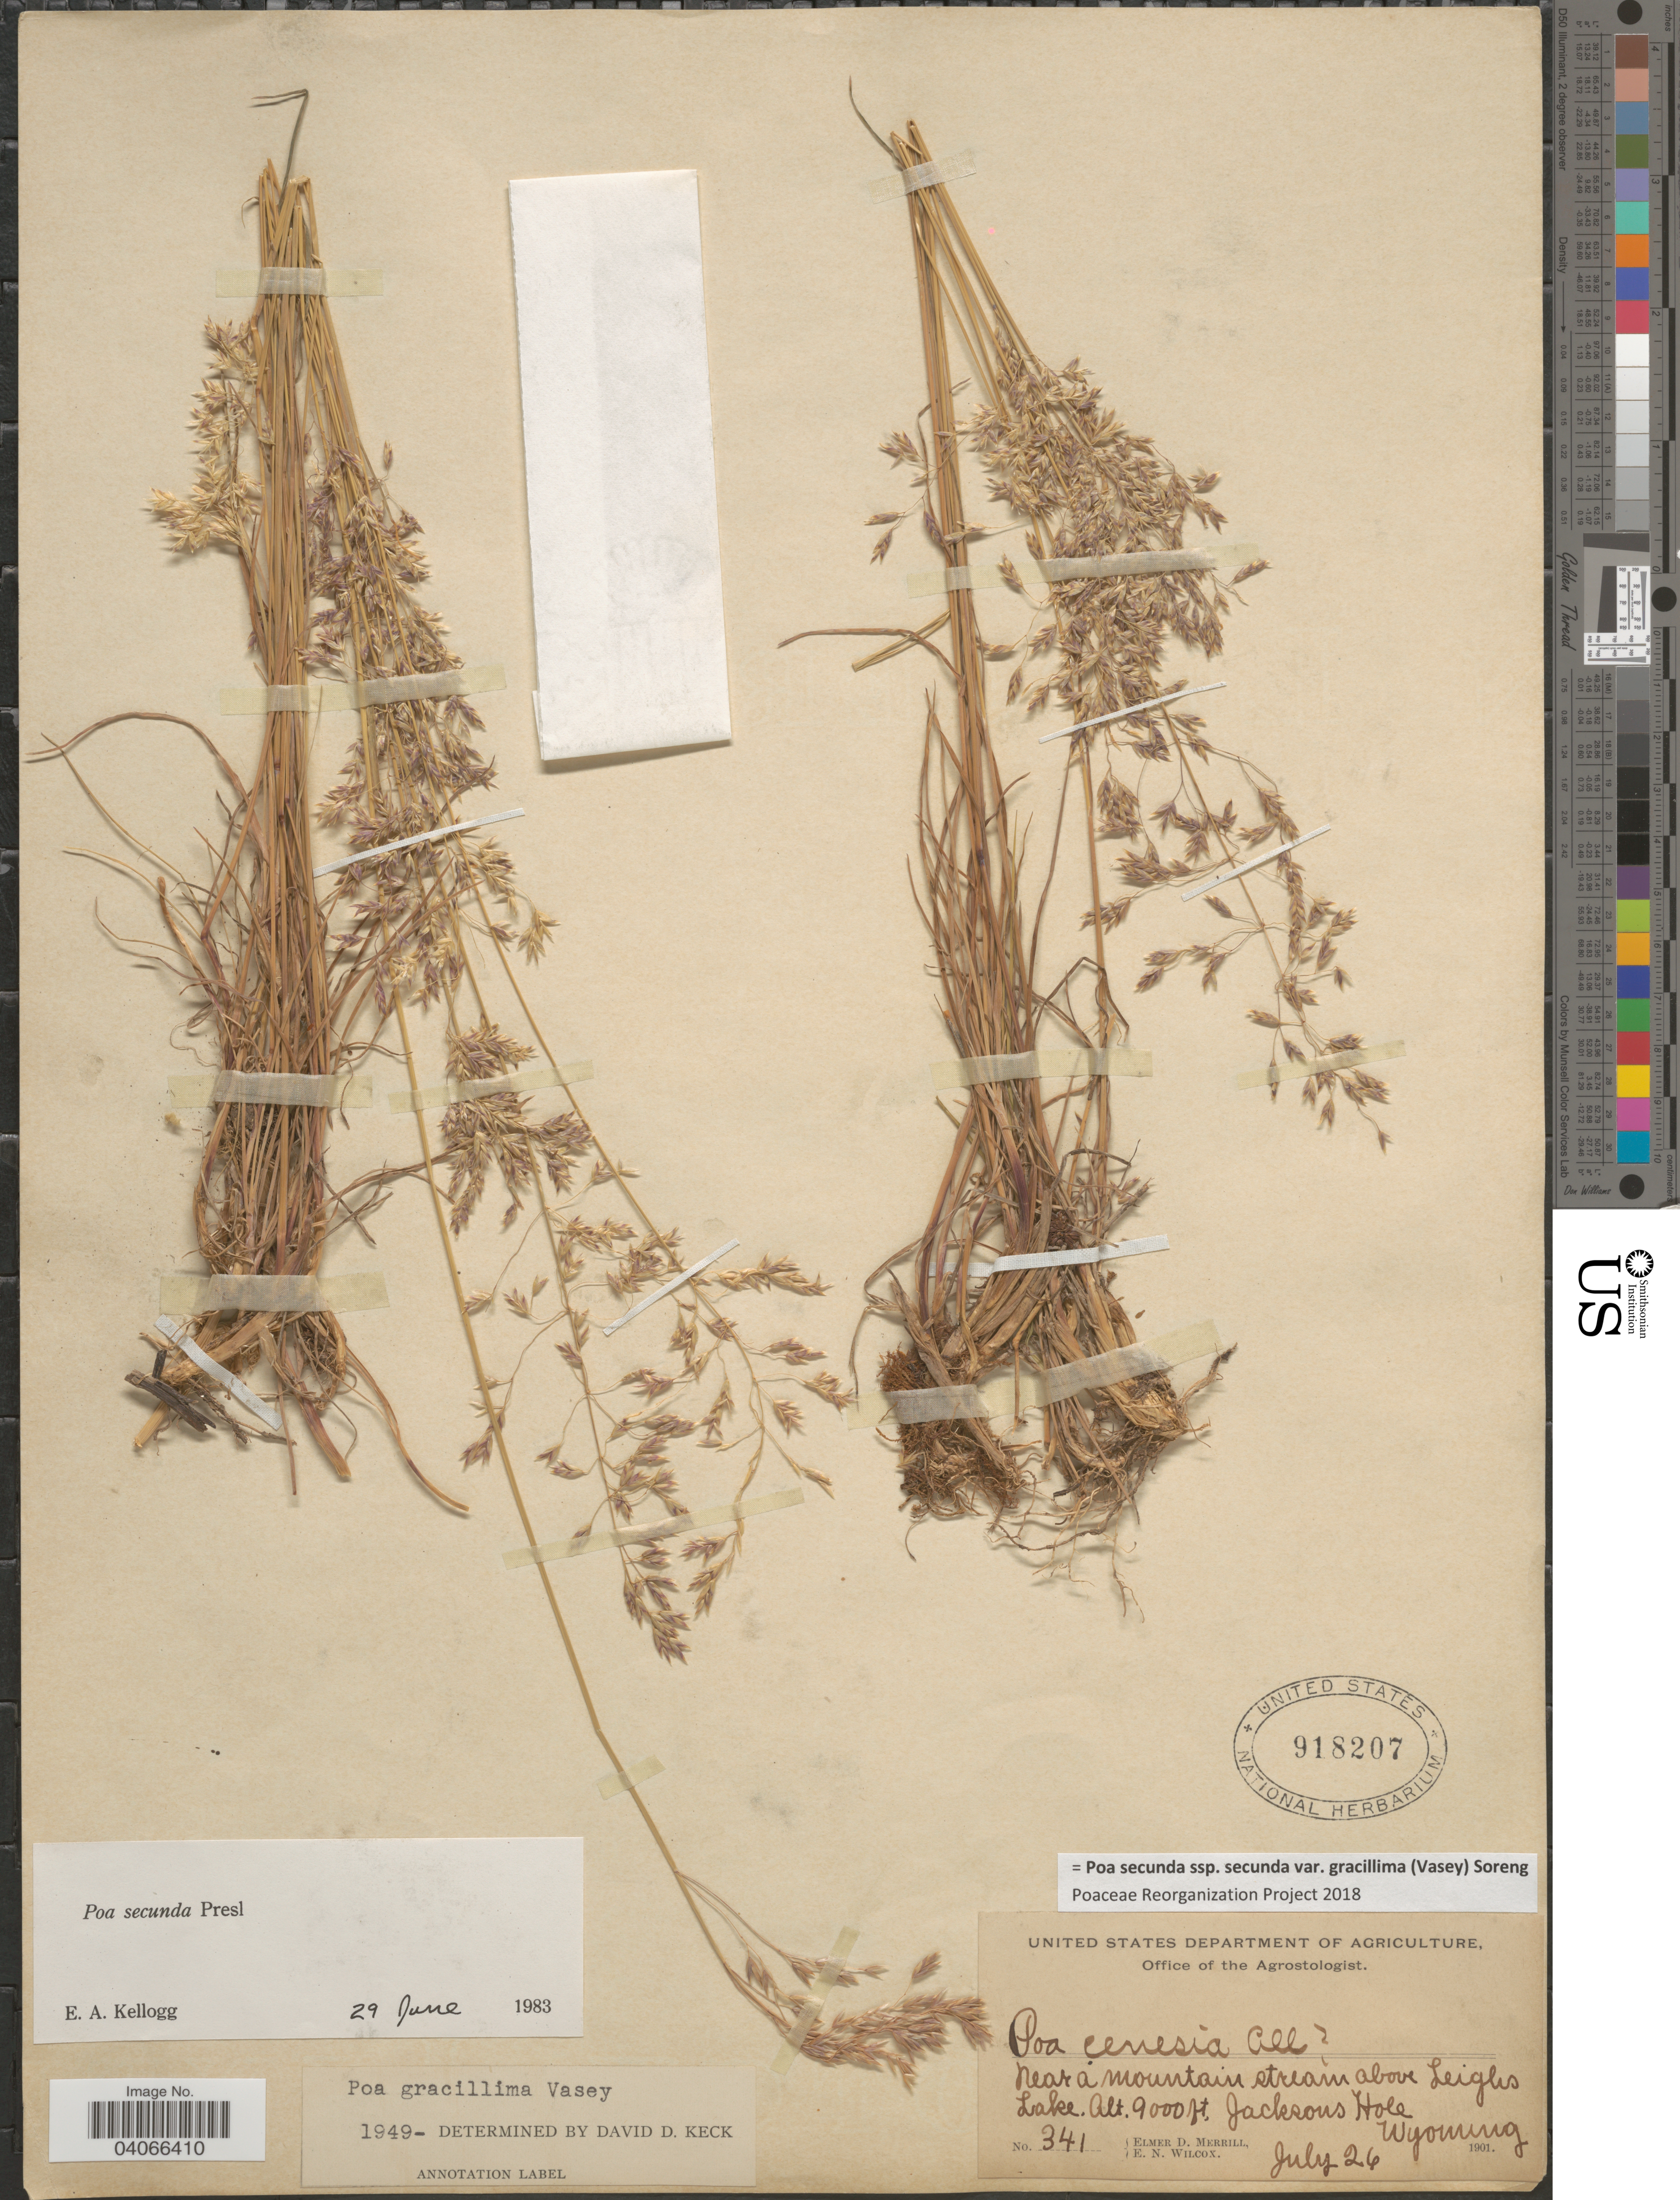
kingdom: Plantae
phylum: Tracheophyta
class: Liliopsida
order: Poales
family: Poaceae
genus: Poa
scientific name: Poa secunda subsp. secunda var. gracillima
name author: (Vasey) Soreng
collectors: E. D. Merrill & E. Wilcox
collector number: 341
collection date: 1901-07-26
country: United States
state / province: Wyoming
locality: Near a mountain stream above Leighs Lake. Jacksons Hole.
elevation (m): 2743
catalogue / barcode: US 918207